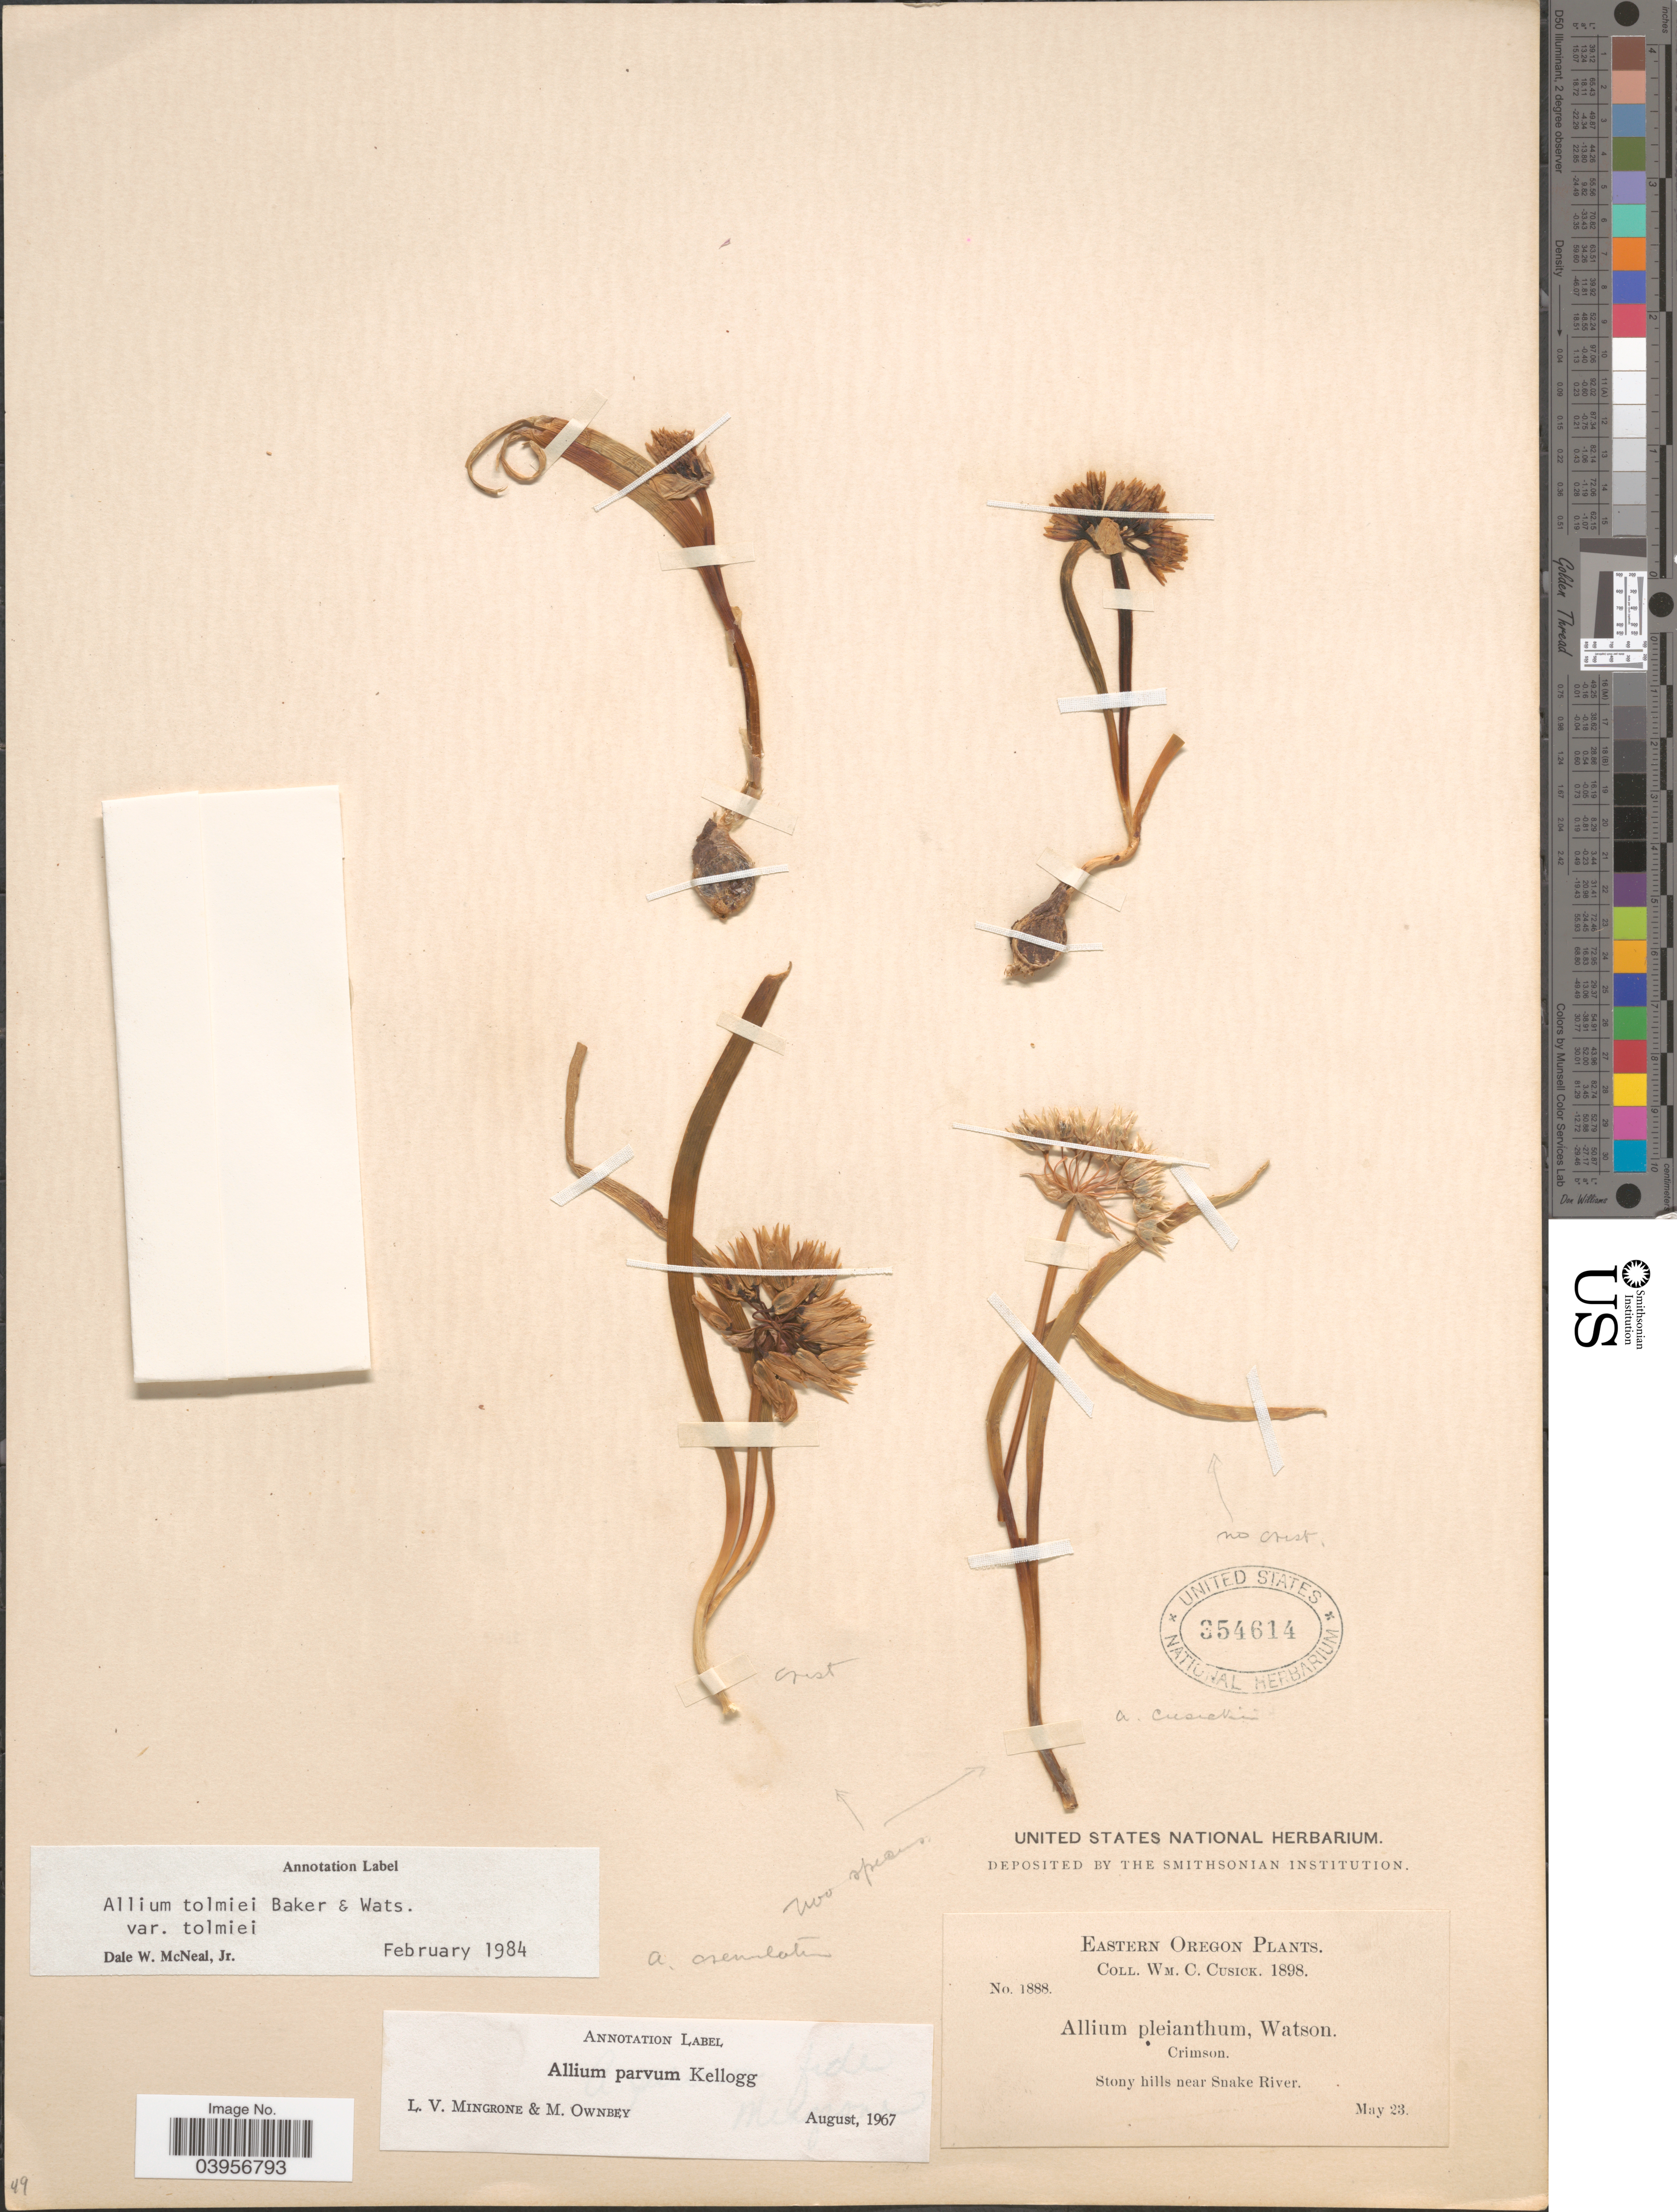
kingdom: Plantae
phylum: Tracheophyta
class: Liliopsida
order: Asparagales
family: Amaryllidaceae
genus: Allium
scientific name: Allium tolmiei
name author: Baker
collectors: W. C. Cusick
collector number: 1888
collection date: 1898-05-23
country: United States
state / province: Oregon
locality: Eastern Oregon. Stony hills near Snake River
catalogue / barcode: US 354614